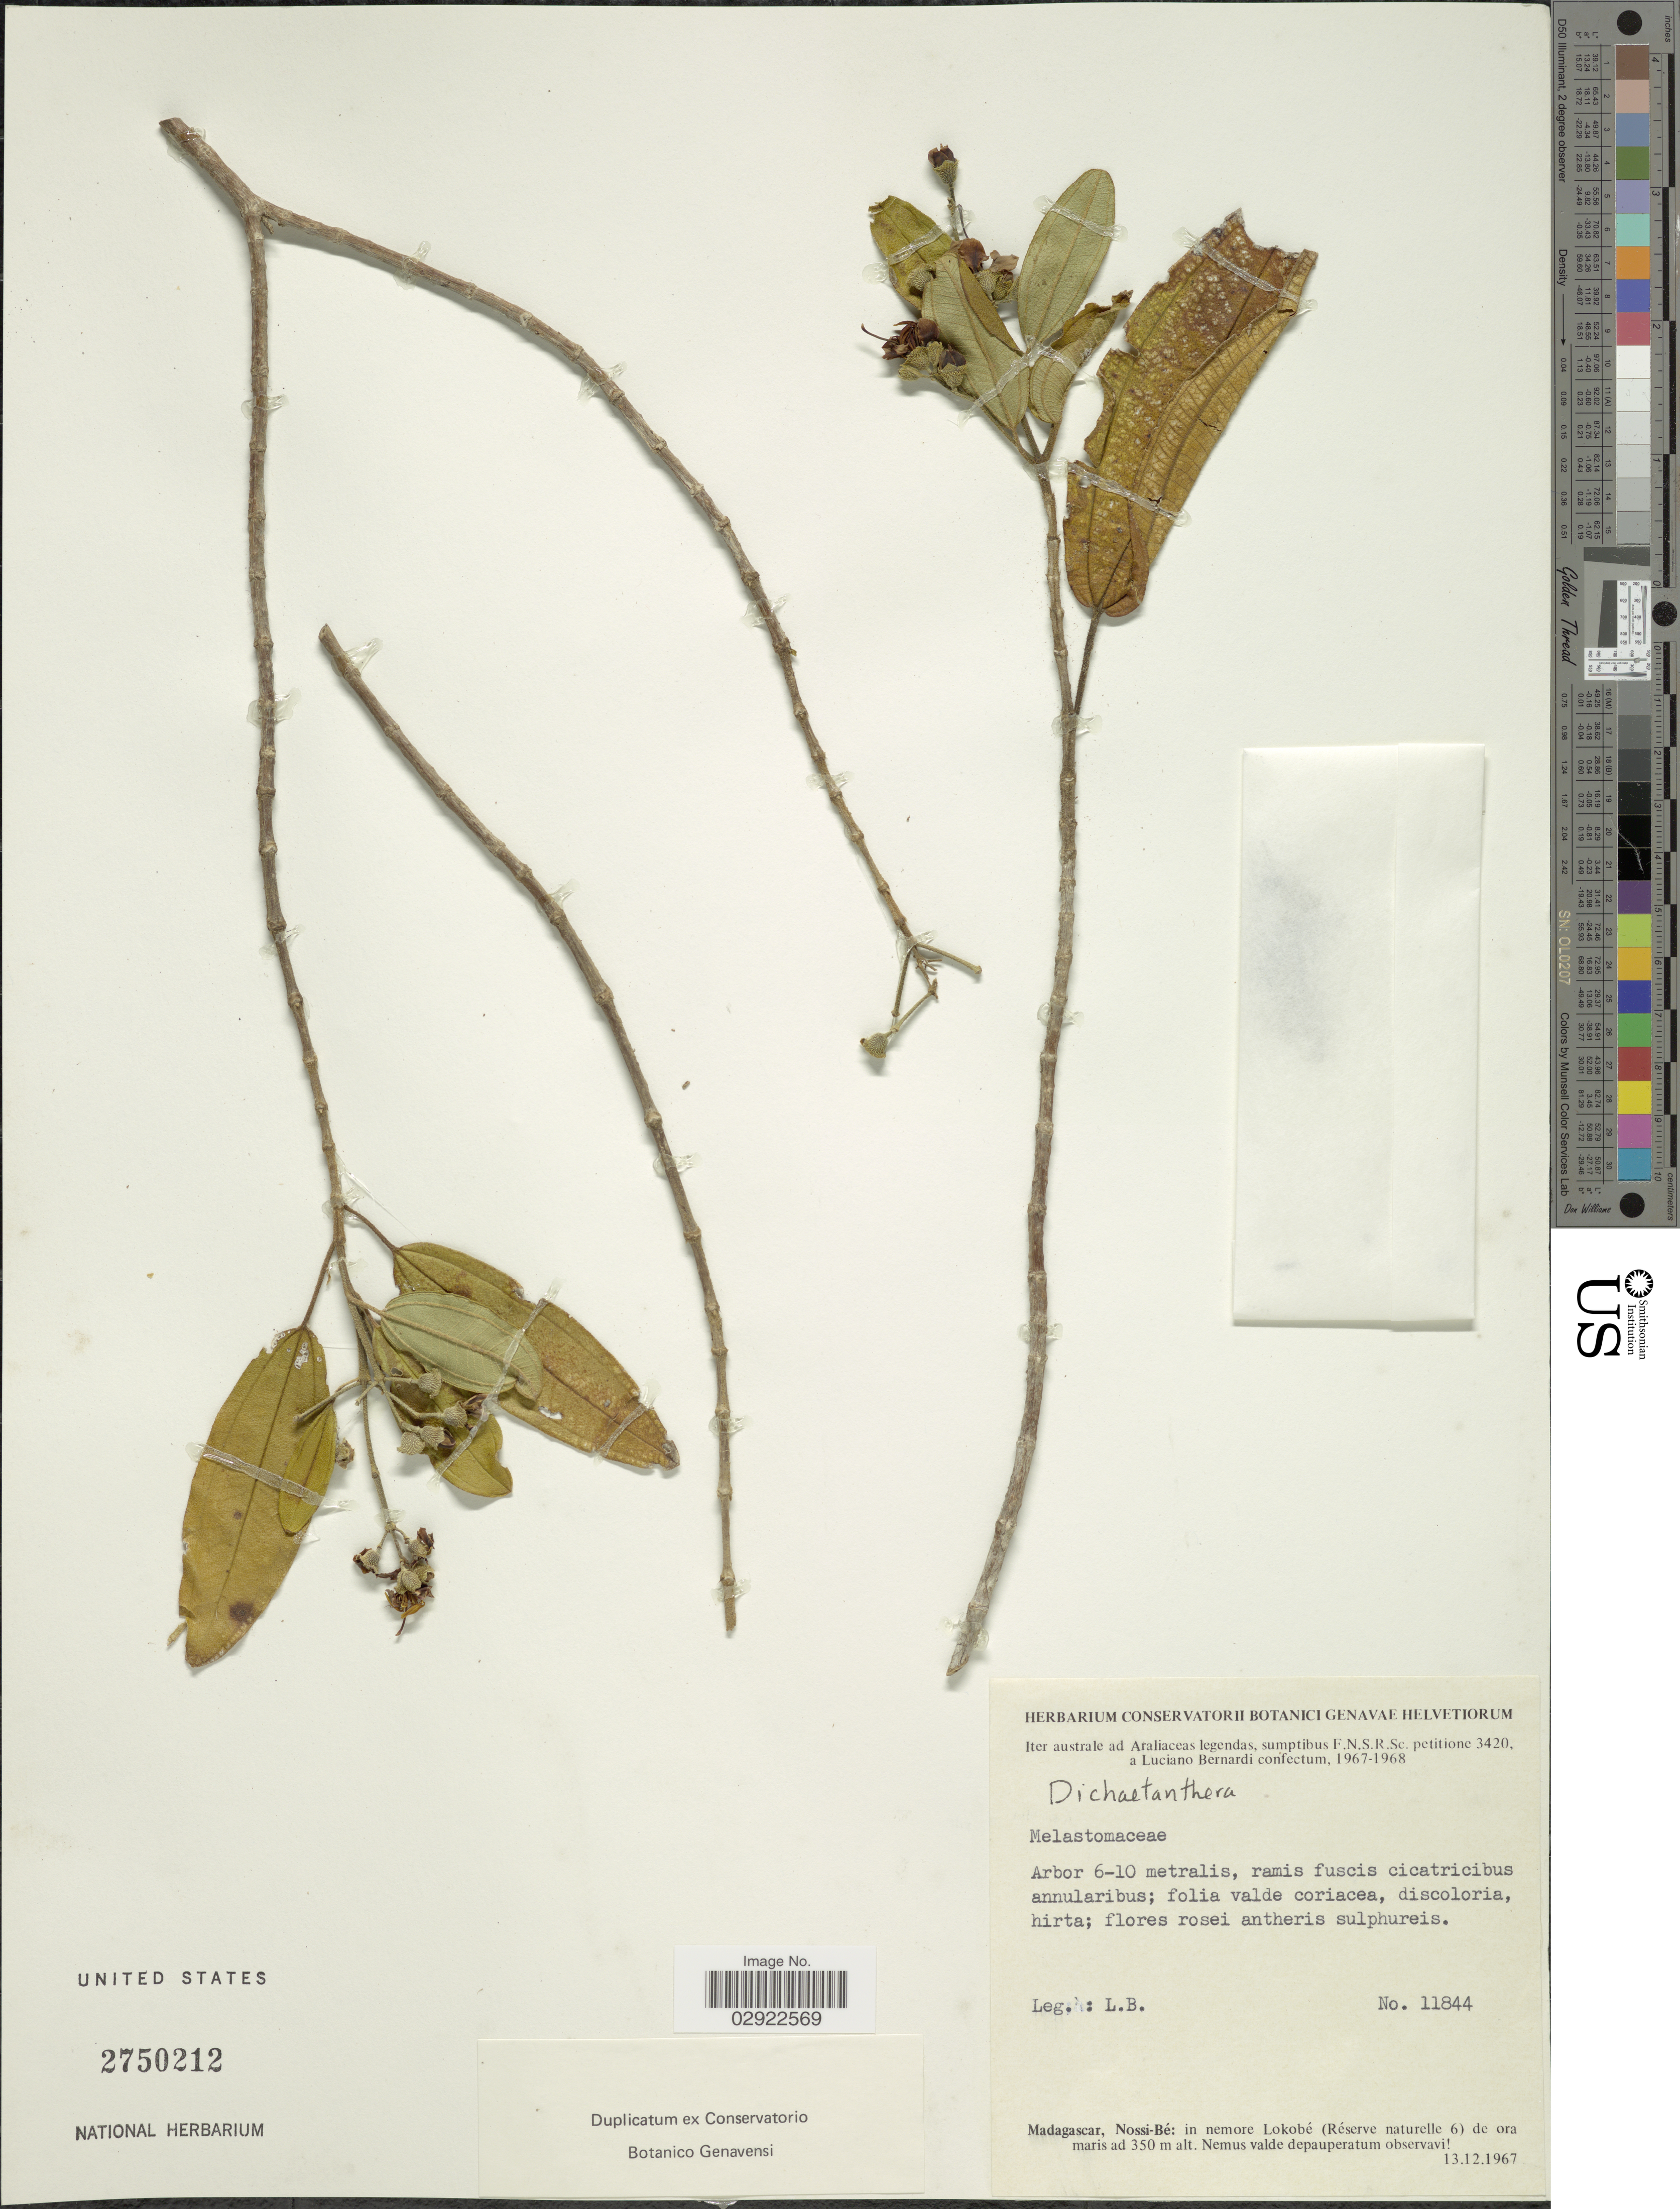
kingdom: Plantae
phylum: Tracheophyta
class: Magnoliopsida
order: Myrtales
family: Melastomataceae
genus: Dichaetanthera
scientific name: Dichaetanthera sp.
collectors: L. Bernardi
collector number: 11844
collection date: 1967-12-13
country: Madagascar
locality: Nossi-Bé: in nemore Lokobé (Réserve naturelle 6) de ora maris.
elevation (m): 350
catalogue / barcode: US 2750212